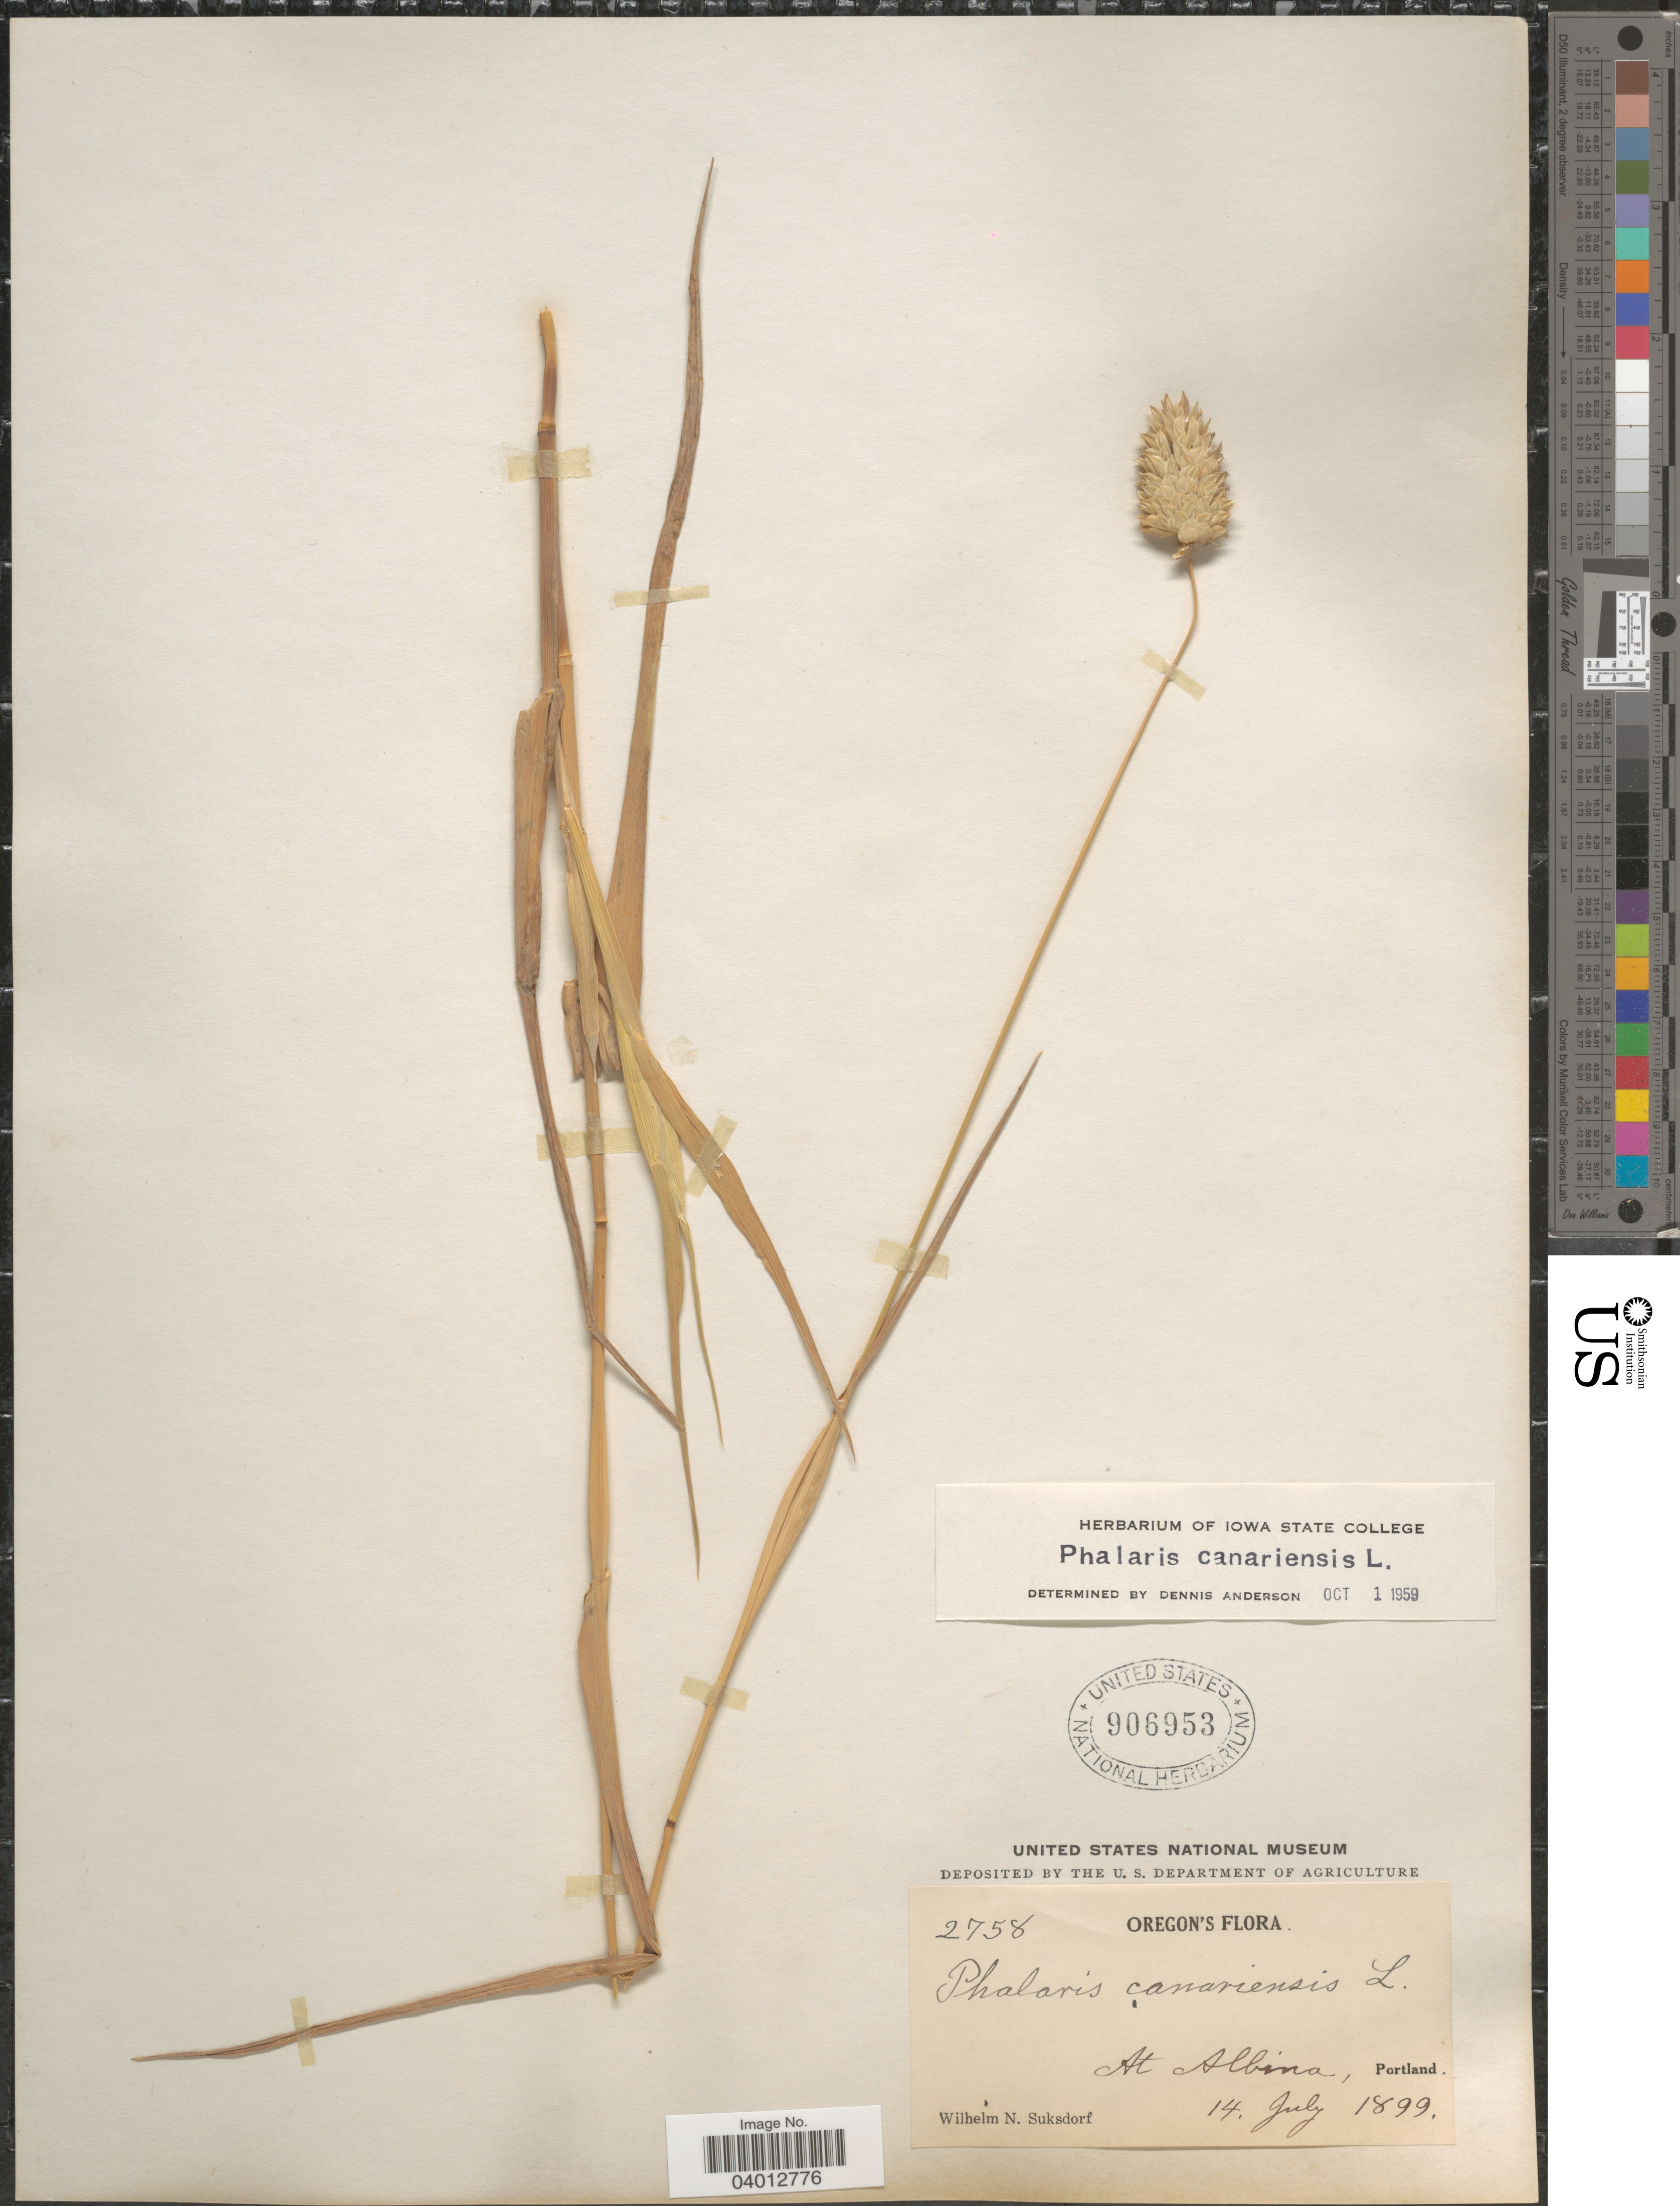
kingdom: Plantae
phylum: Tracheophyta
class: Liliopsida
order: Poales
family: Poaceae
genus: Phalaris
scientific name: Phalaris canariensis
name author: L.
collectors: W. N. Suksdorf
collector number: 2758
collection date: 1899-07-14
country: United States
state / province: Oregon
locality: At Albina, Portland.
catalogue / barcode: US 906953